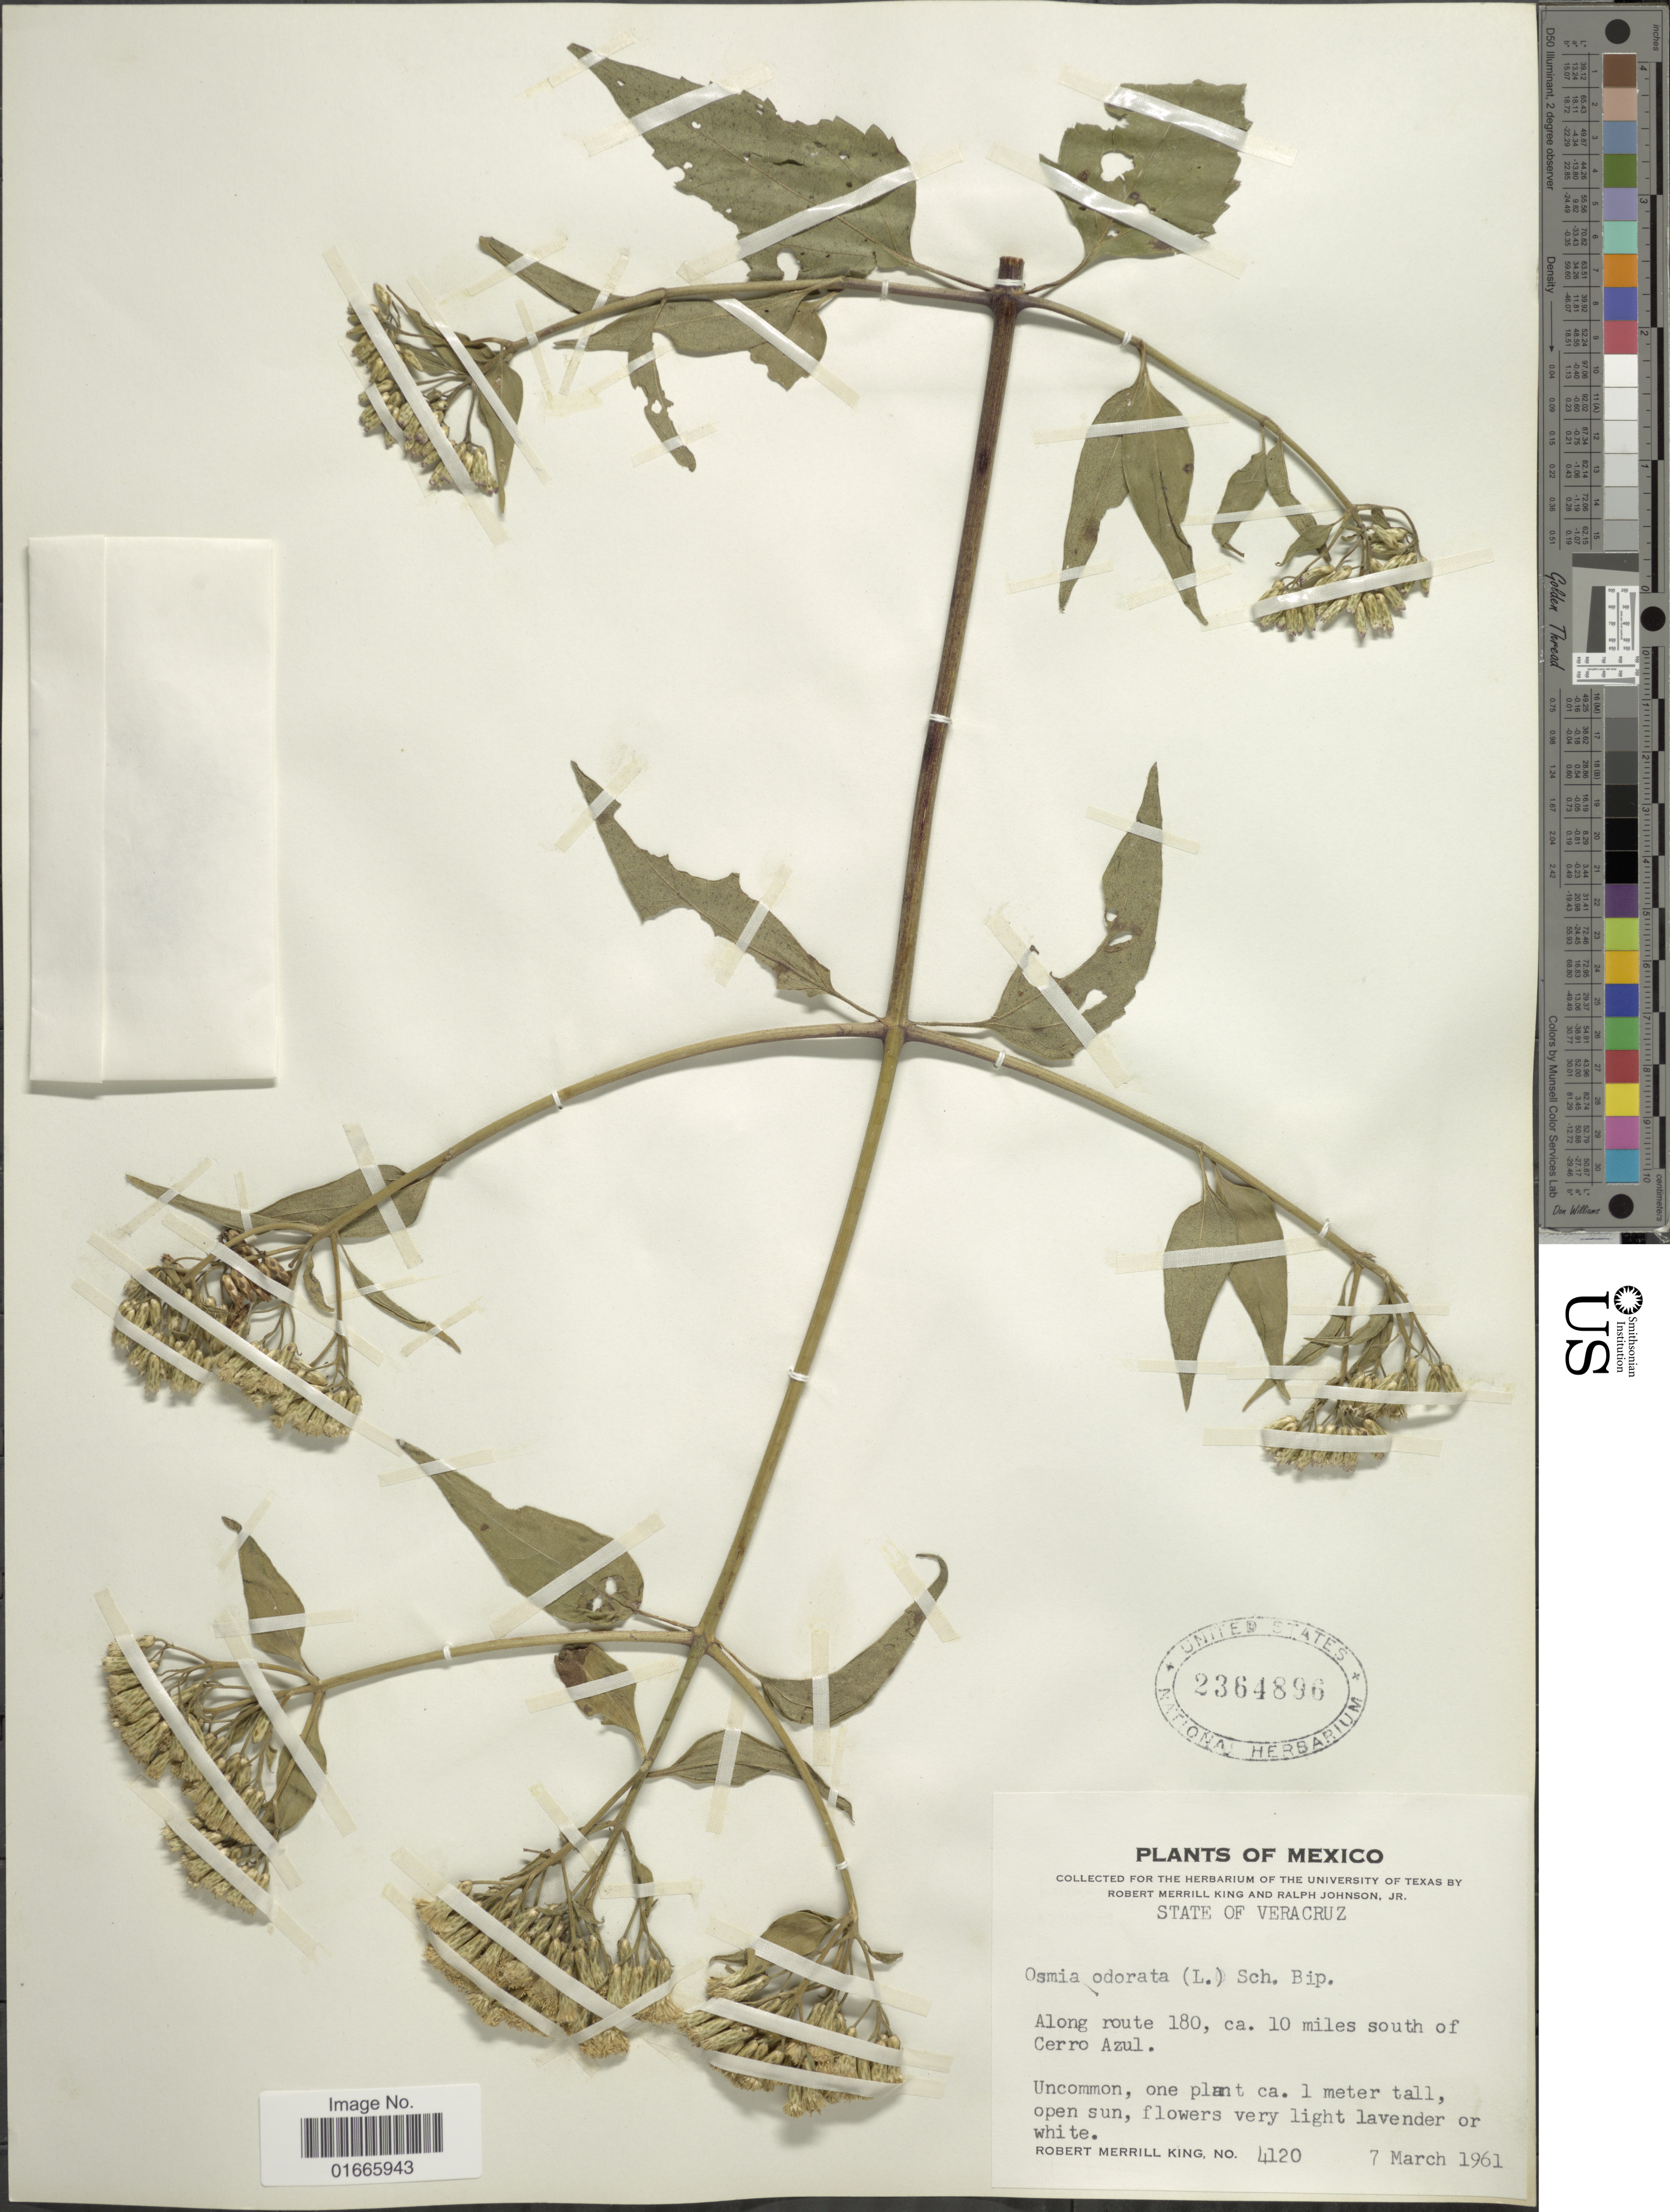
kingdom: Plantae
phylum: Tracheophyta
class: Magnoliopsida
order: Asterales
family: Asteraceae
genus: Chromolaena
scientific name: Chromolaena odorata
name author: (L.) R.M. King & H. Rob.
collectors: R. M. King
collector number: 4120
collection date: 1961-03-07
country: Mexico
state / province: Veracruz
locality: Along route 180, ca. 10 miles south of Cerro Azul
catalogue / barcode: US 2364896